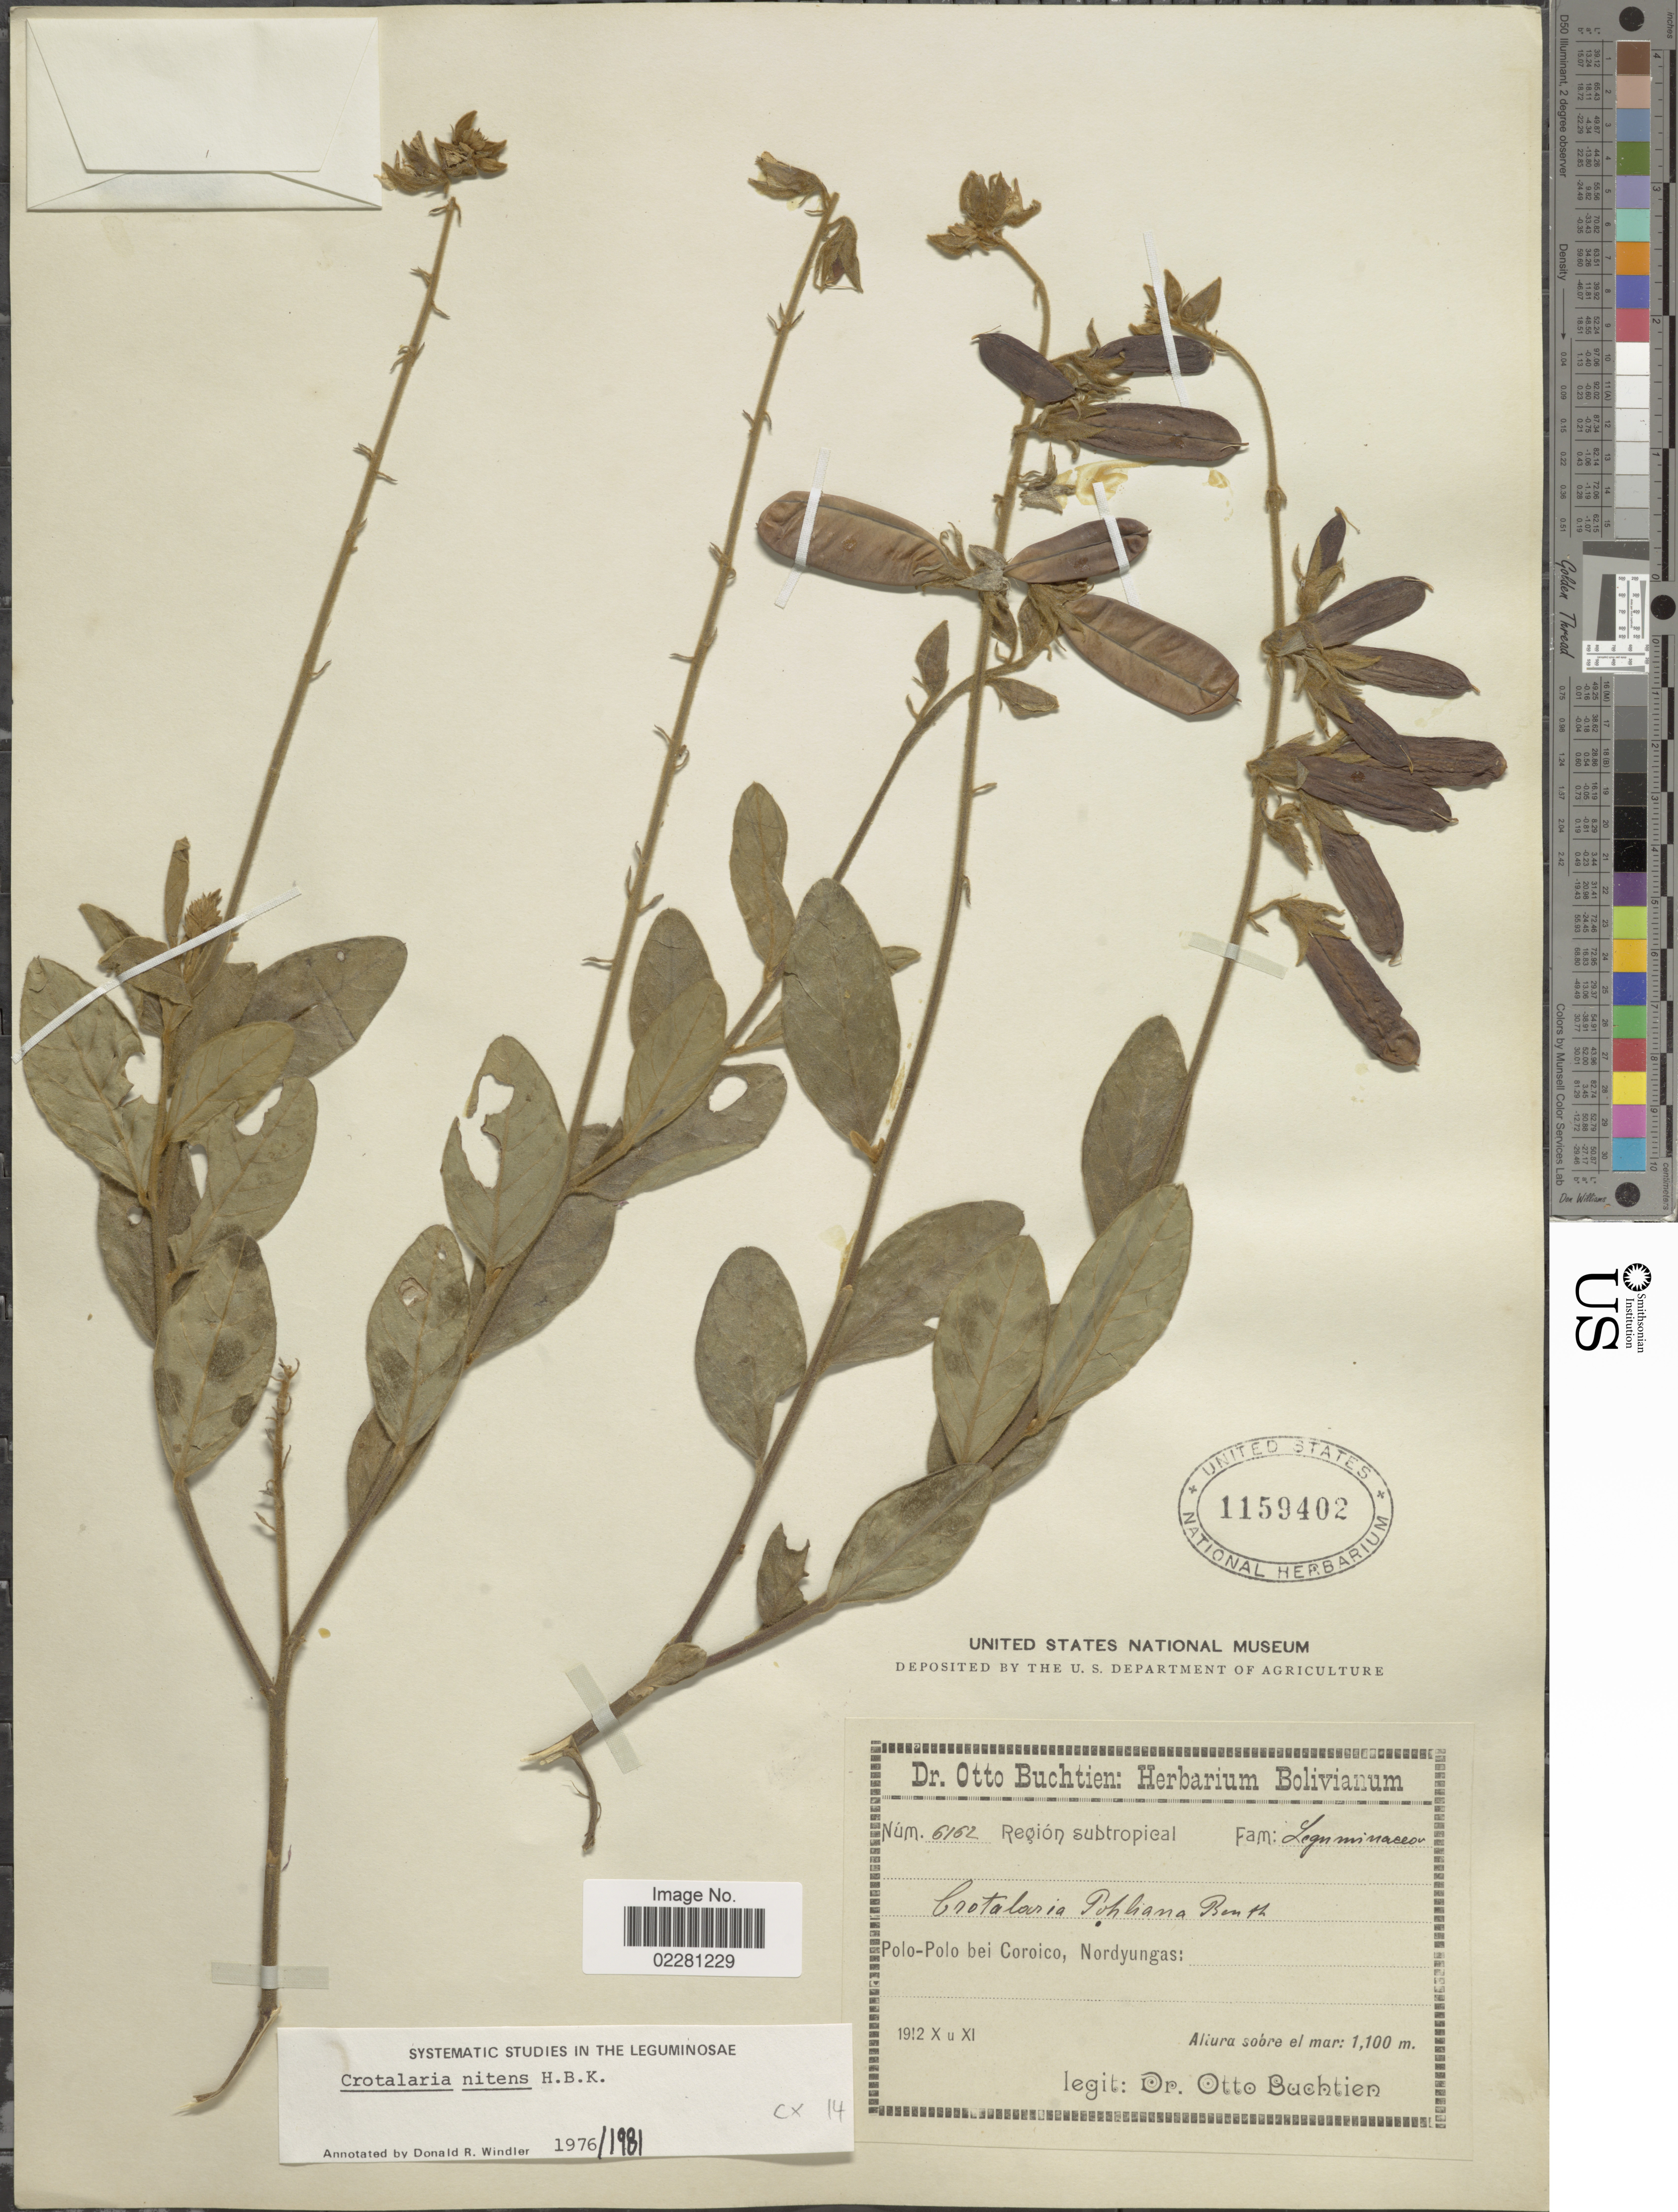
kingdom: Plantae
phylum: Tracheophyta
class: Magnoliopsida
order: Fabales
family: Fabaceae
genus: Crotalaria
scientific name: Crotalaria nitens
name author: Kunth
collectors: O. Buchtien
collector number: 6162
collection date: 1912-10/1912-11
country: Bolivia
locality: Polo-Polo bei Coroico, Nordyungas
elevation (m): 1100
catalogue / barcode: US 1159402